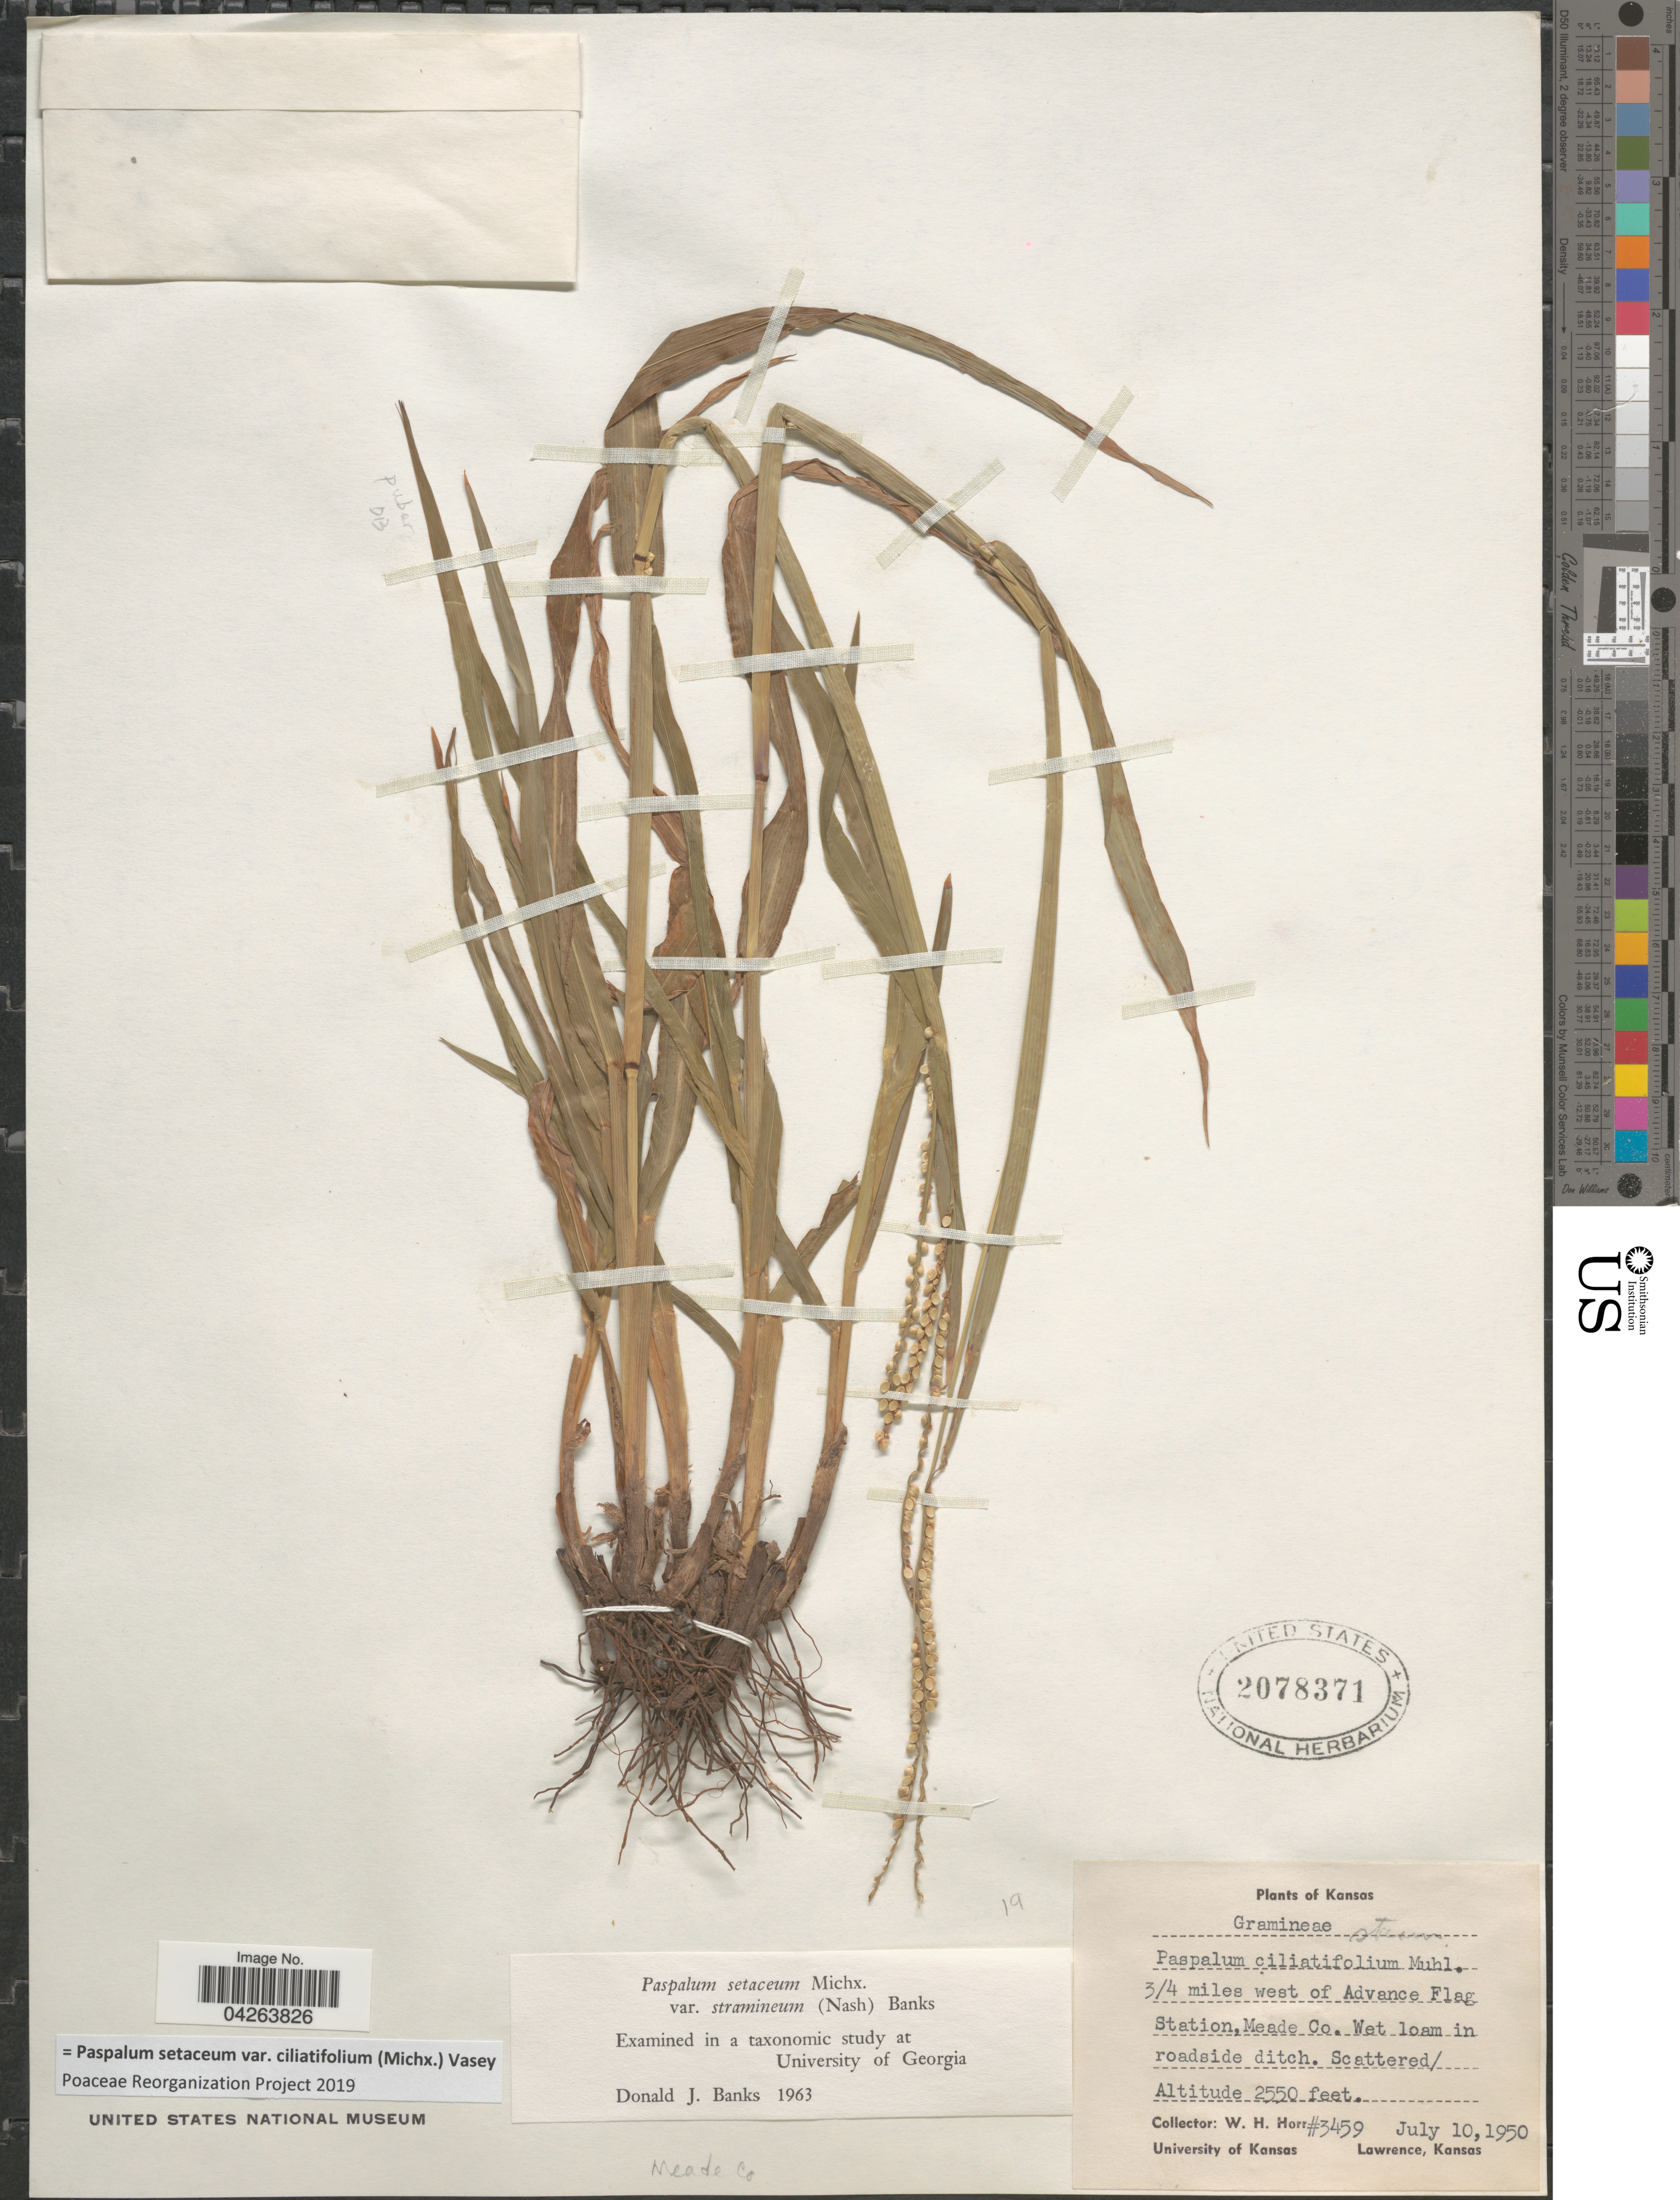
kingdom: Plantae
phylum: Tracheophyta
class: Liliopsida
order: Poales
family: Poaceae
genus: Paspalum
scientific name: Paspalum setaceum var. ciliatifolium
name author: (Michx.) Vasey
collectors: W. H. Horr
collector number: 3459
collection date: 1950-07-10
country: United States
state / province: Kansas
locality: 3/4 miles west of Advance Flag Station, Meade Co.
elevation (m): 777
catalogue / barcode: US 2078371